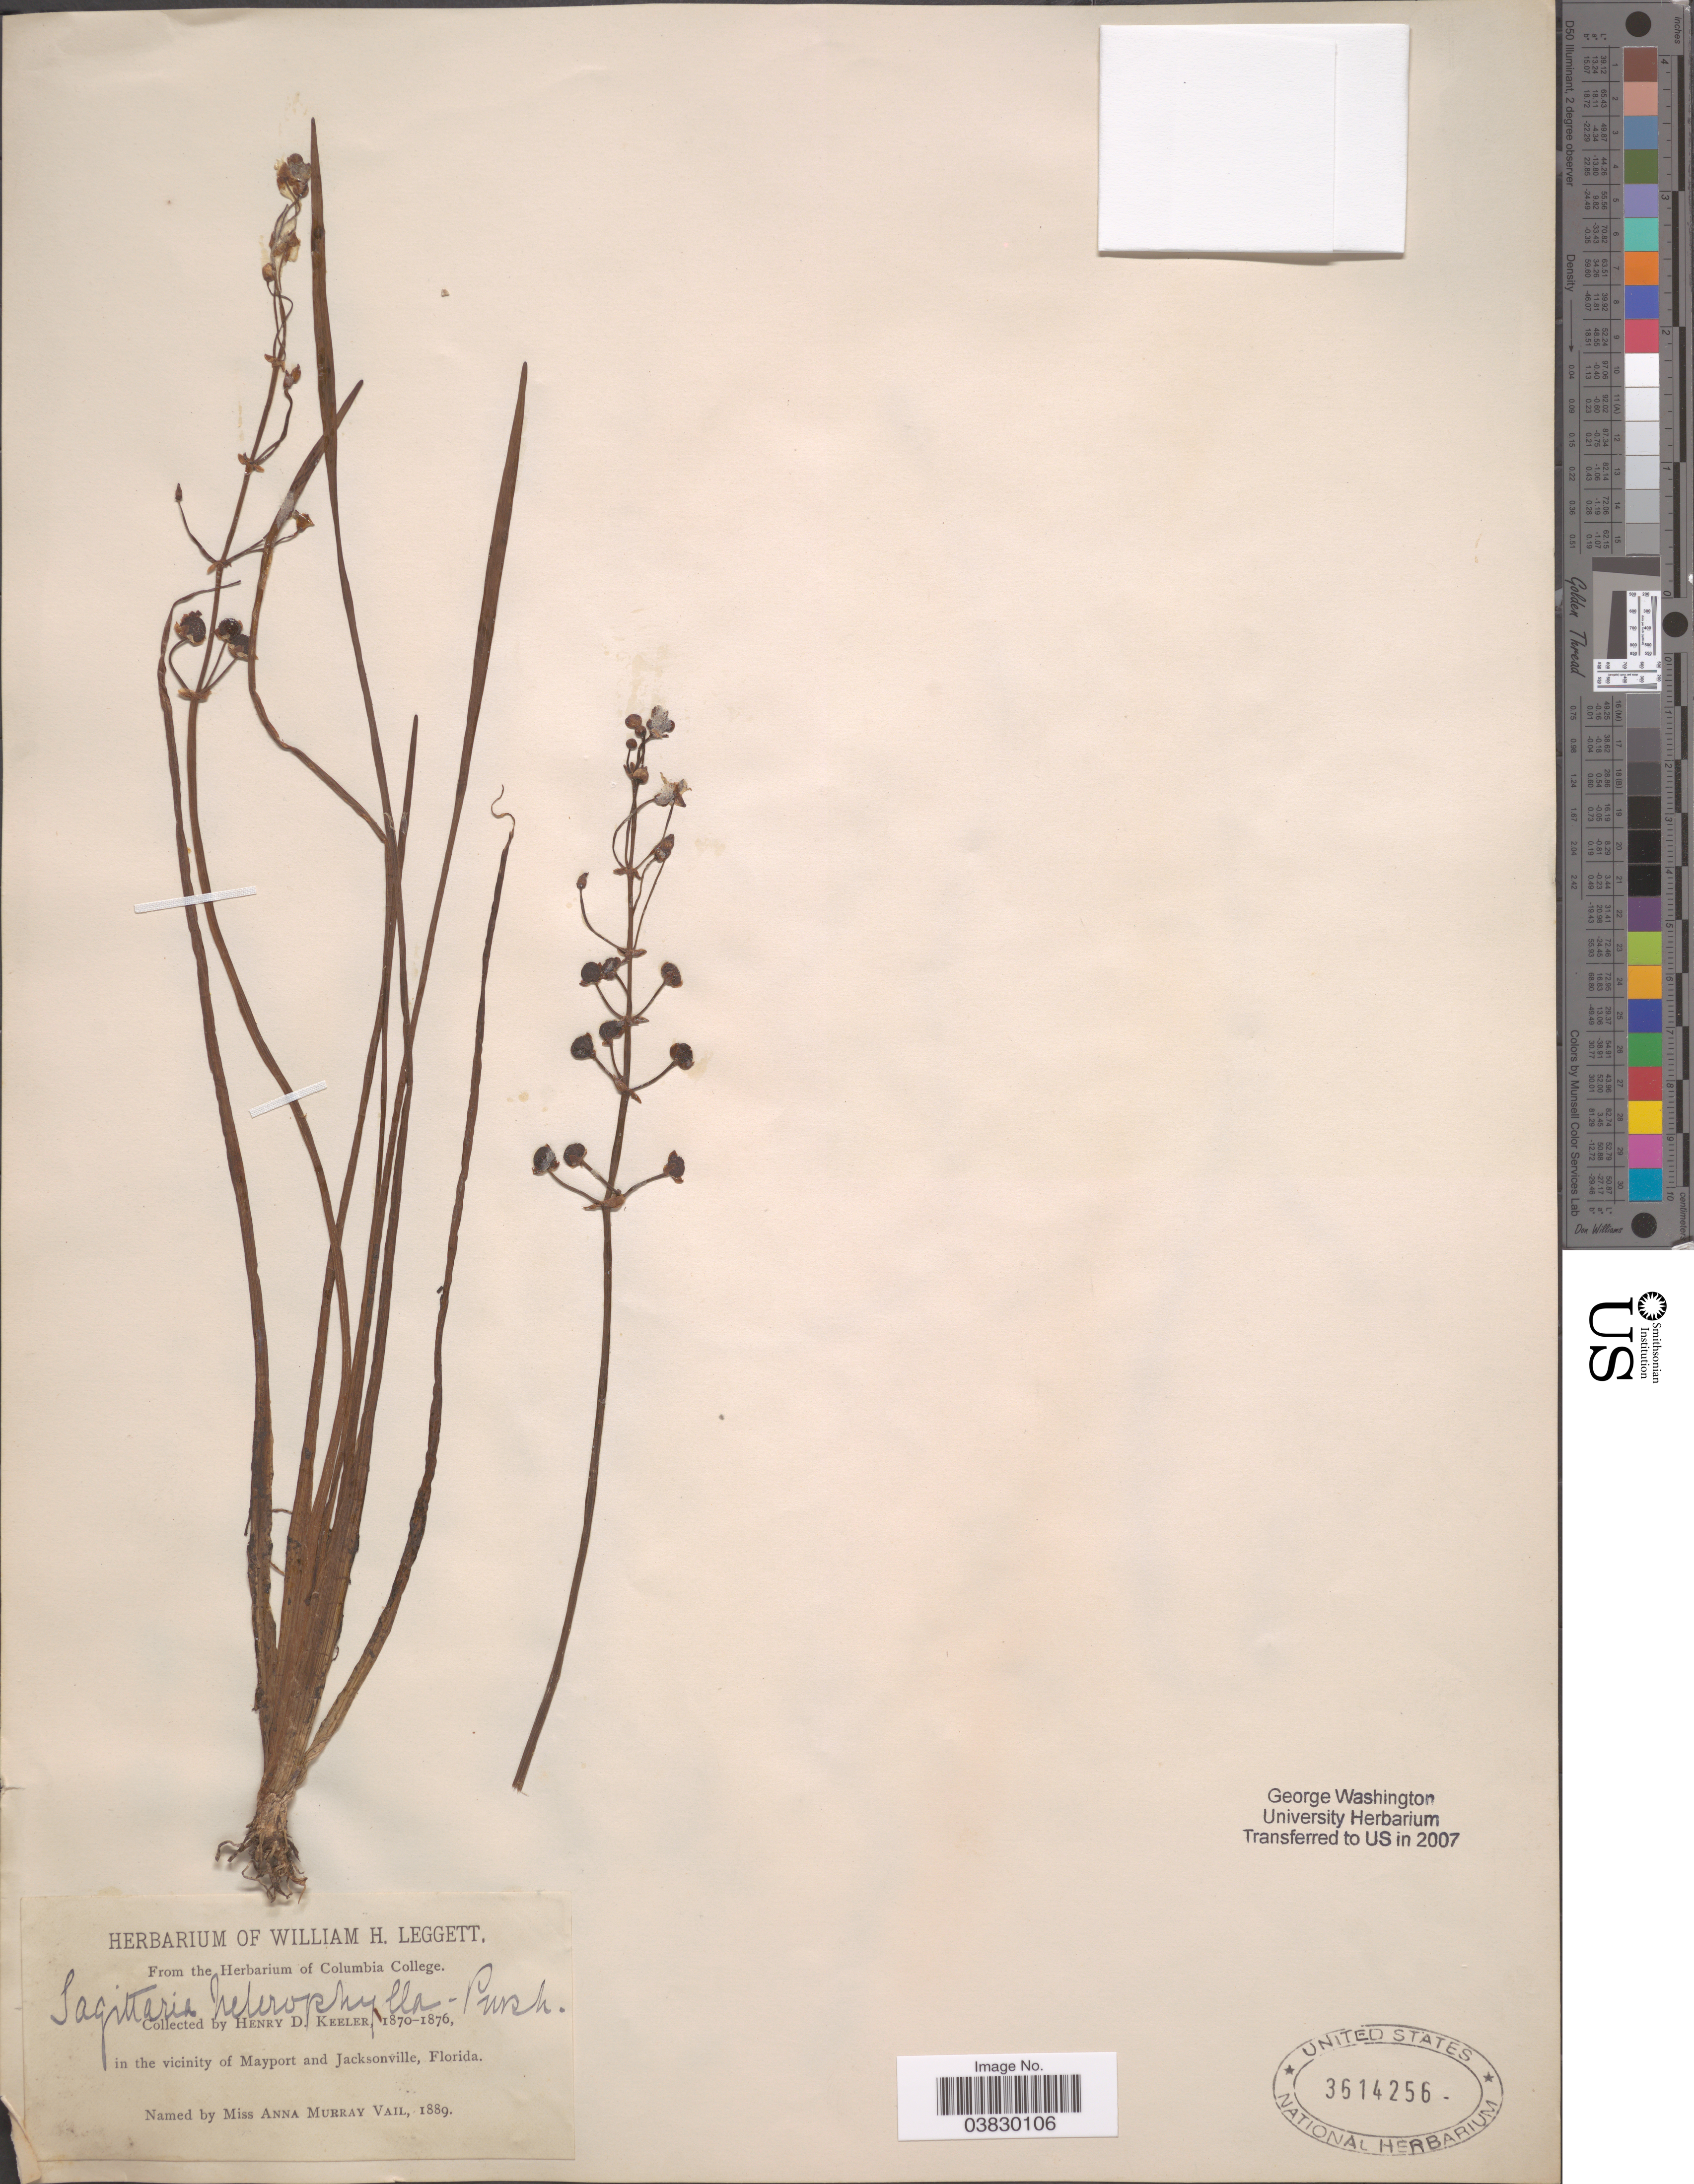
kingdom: Plantae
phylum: Tracheophyta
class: Liliopsida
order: Alismatales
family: Alismataceae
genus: Sagittaria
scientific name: Sagittaria rigida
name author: Pursh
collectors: H. Keeler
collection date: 1870/1876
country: United States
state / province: Florida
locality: In the vicinity of Mayport and Jacksonville.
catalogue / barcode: US 3614256